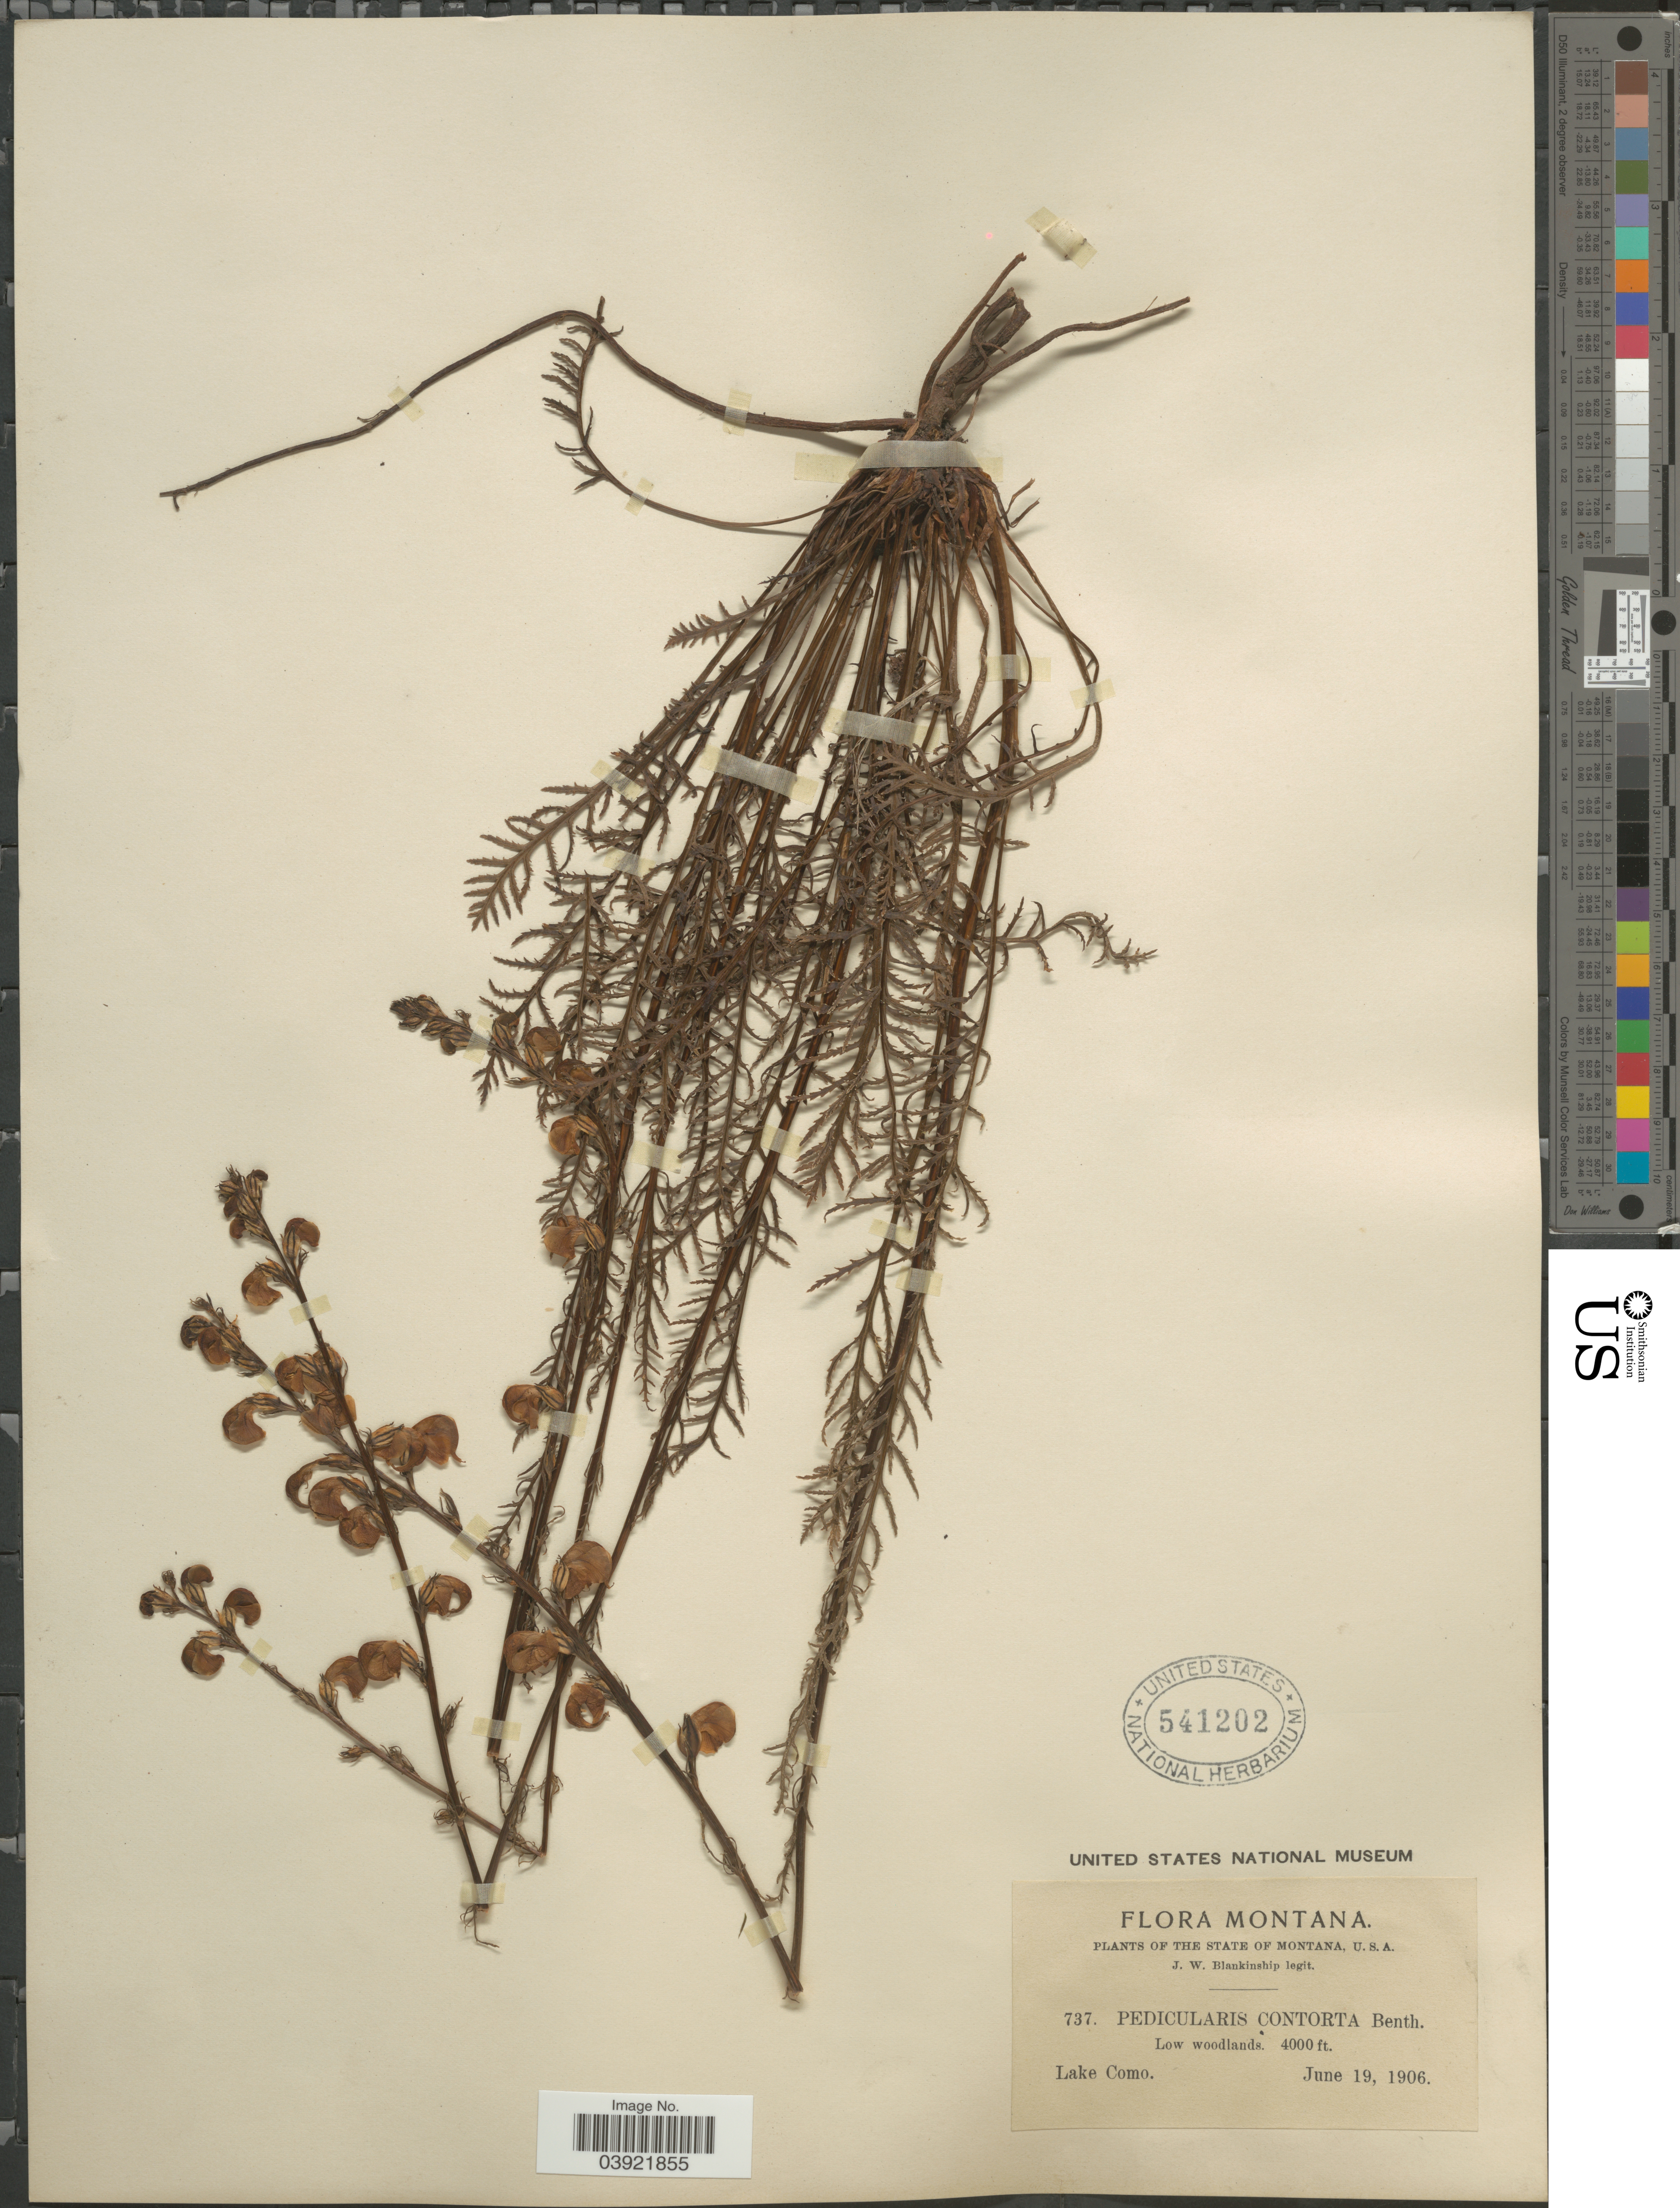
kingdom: Plantae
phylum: Tracheophyta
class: Magnoliopsida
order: Lamiales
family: Orobanchaceae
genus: Pedicularis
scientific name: Pedicularis contorta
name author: Benth.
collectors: J. W. Blankinship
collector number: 737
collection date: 1906-06-19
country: United States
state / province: Montana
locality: Lake Como.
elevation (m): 1219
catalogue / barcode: US 541202